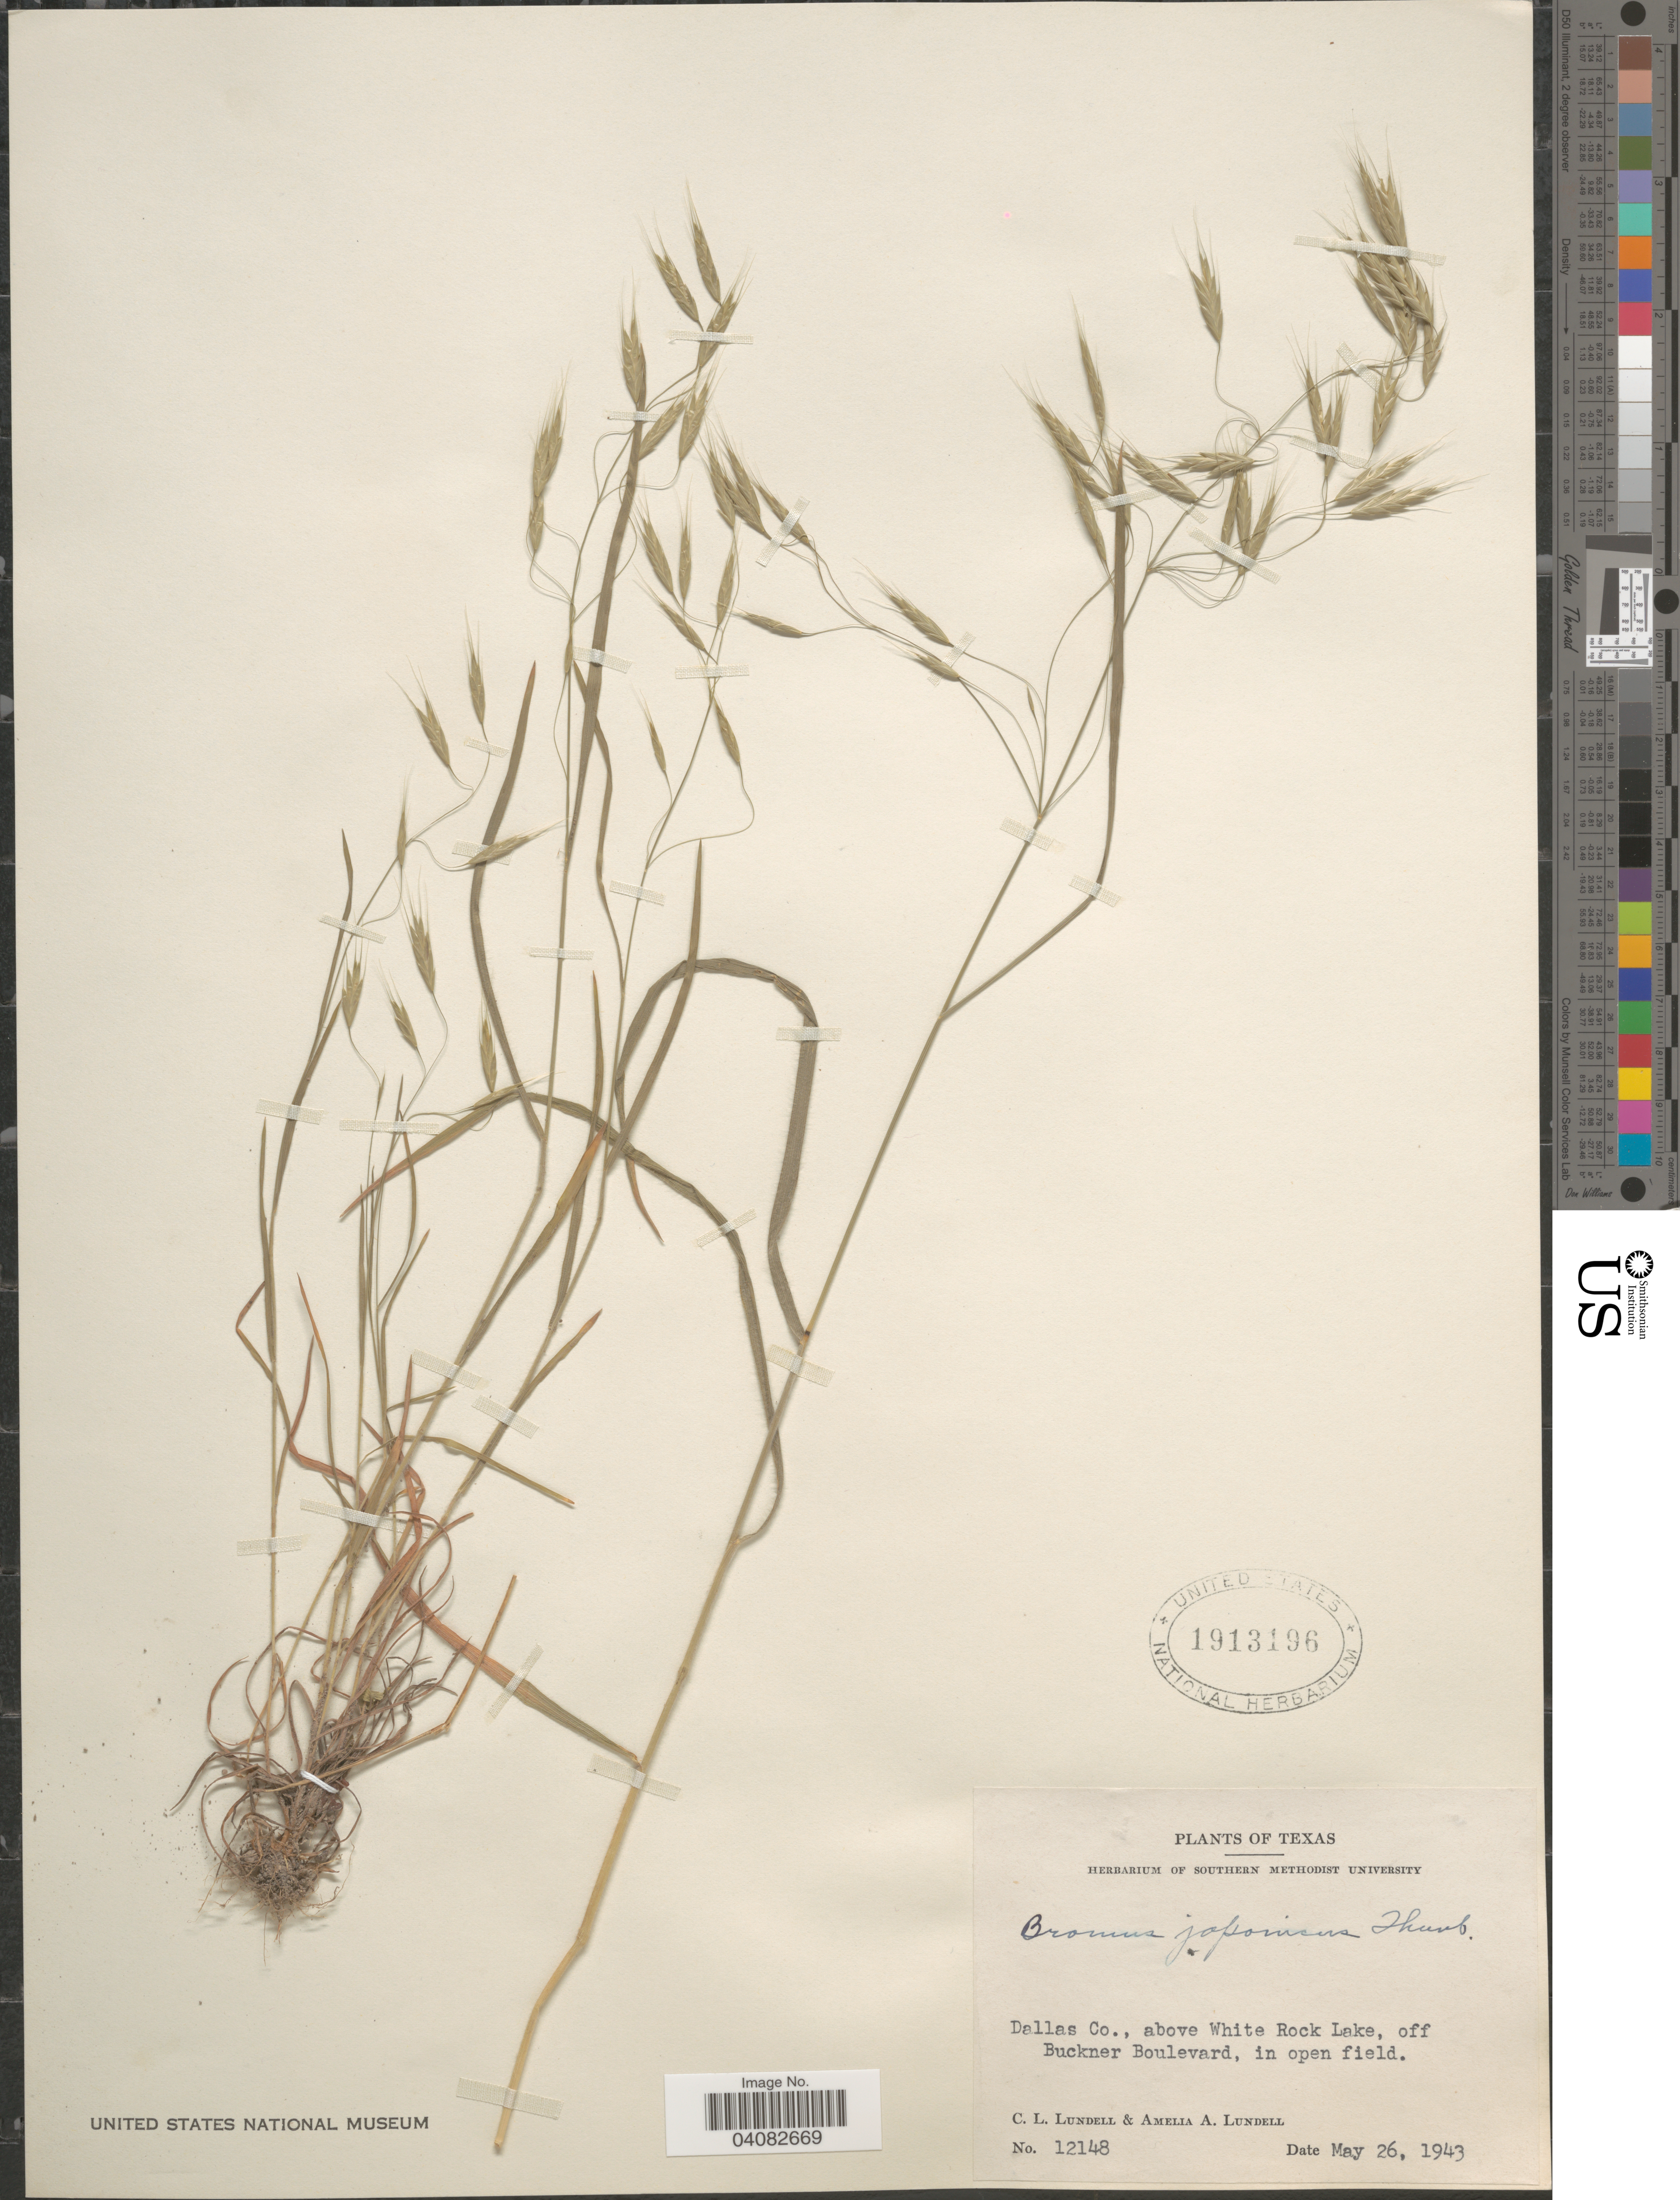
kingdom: Plantae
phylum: Tracheophyta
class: Liliopsida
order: Poales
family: Poaceae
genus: Bromus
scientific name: Bromus japonicus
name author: Houtt.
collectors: C. L. Lundell & A. A. Lundell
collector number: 12148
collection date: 1943-05-26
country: United States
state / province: Texas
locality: Dallas Co., above White Rock Lake, off Buckner Boulevard, in open field.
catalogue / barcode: US 1913196